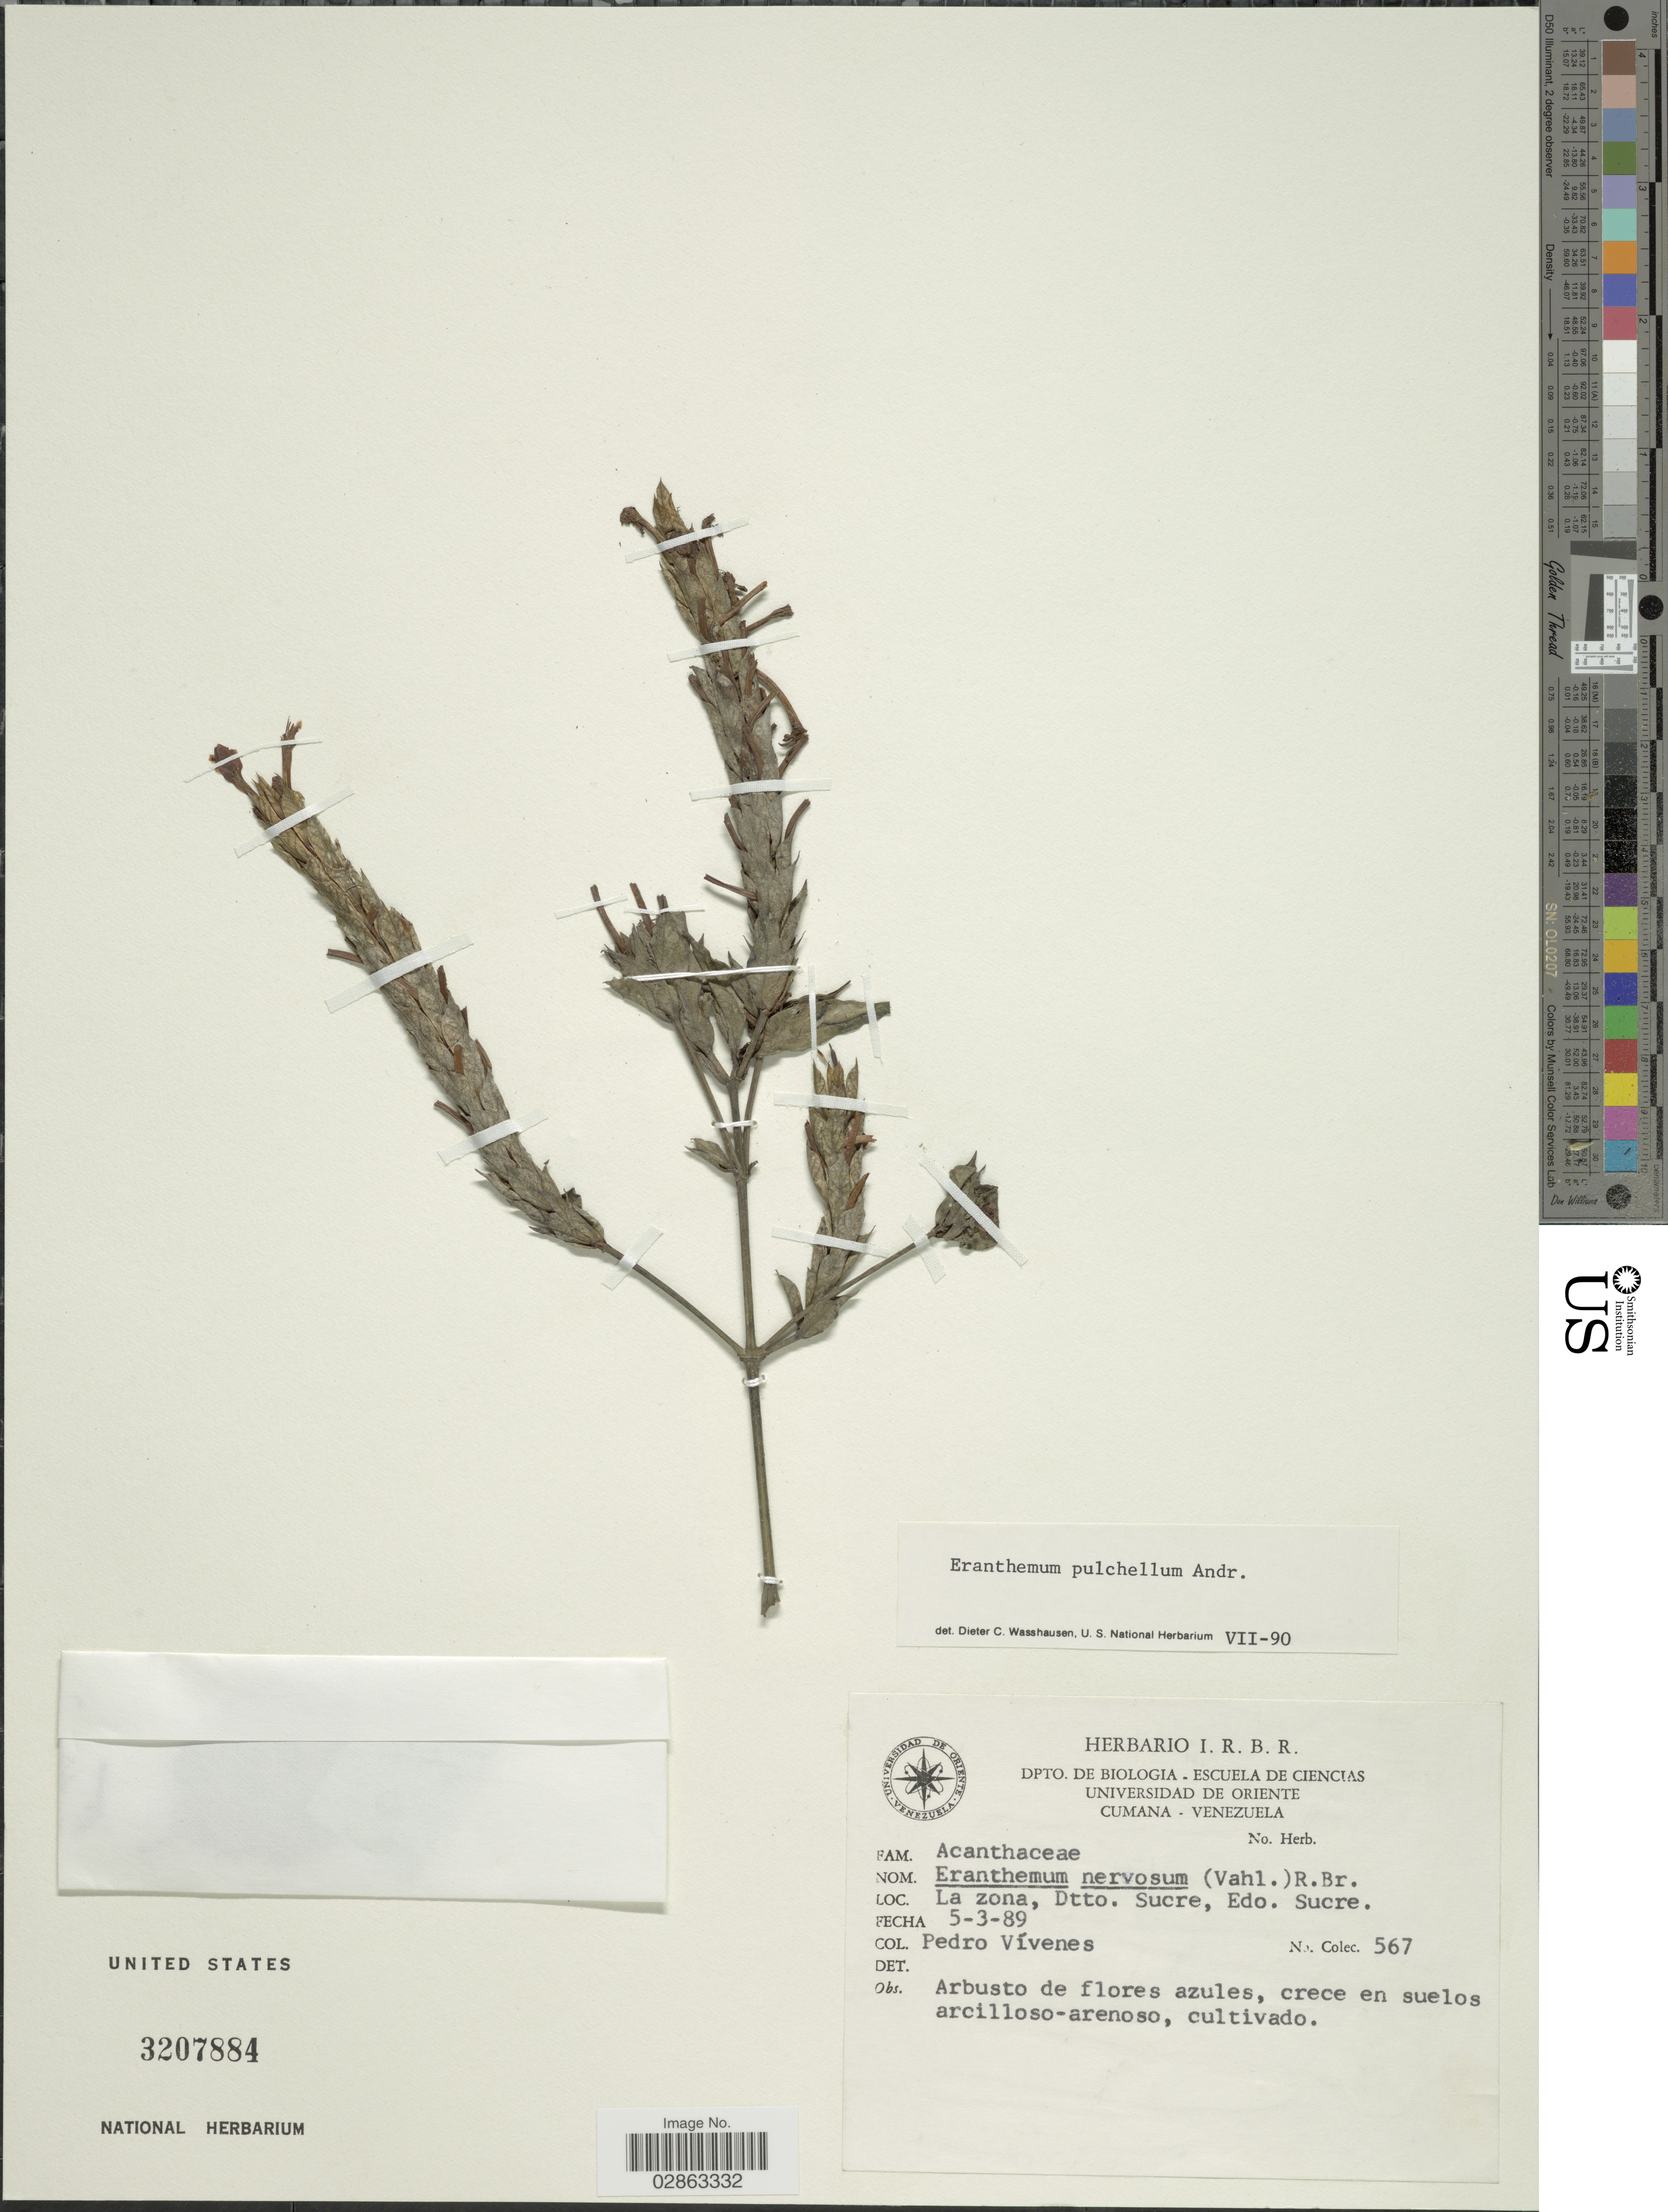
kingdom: Plantae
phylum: Tracheophyta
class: Magnoliopsida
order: Lamiales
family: Acanthaceae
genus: Eranthemum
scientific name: Eranthemum pulchellum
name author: Andrews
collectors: P. Vivenes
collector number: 567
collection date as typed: Transcribed d/m/y: 5/3/89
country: Venezuela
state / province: Sucre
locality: La zona, Dtto. Sucre, Edo. Sucre.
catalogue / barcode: US 3207884